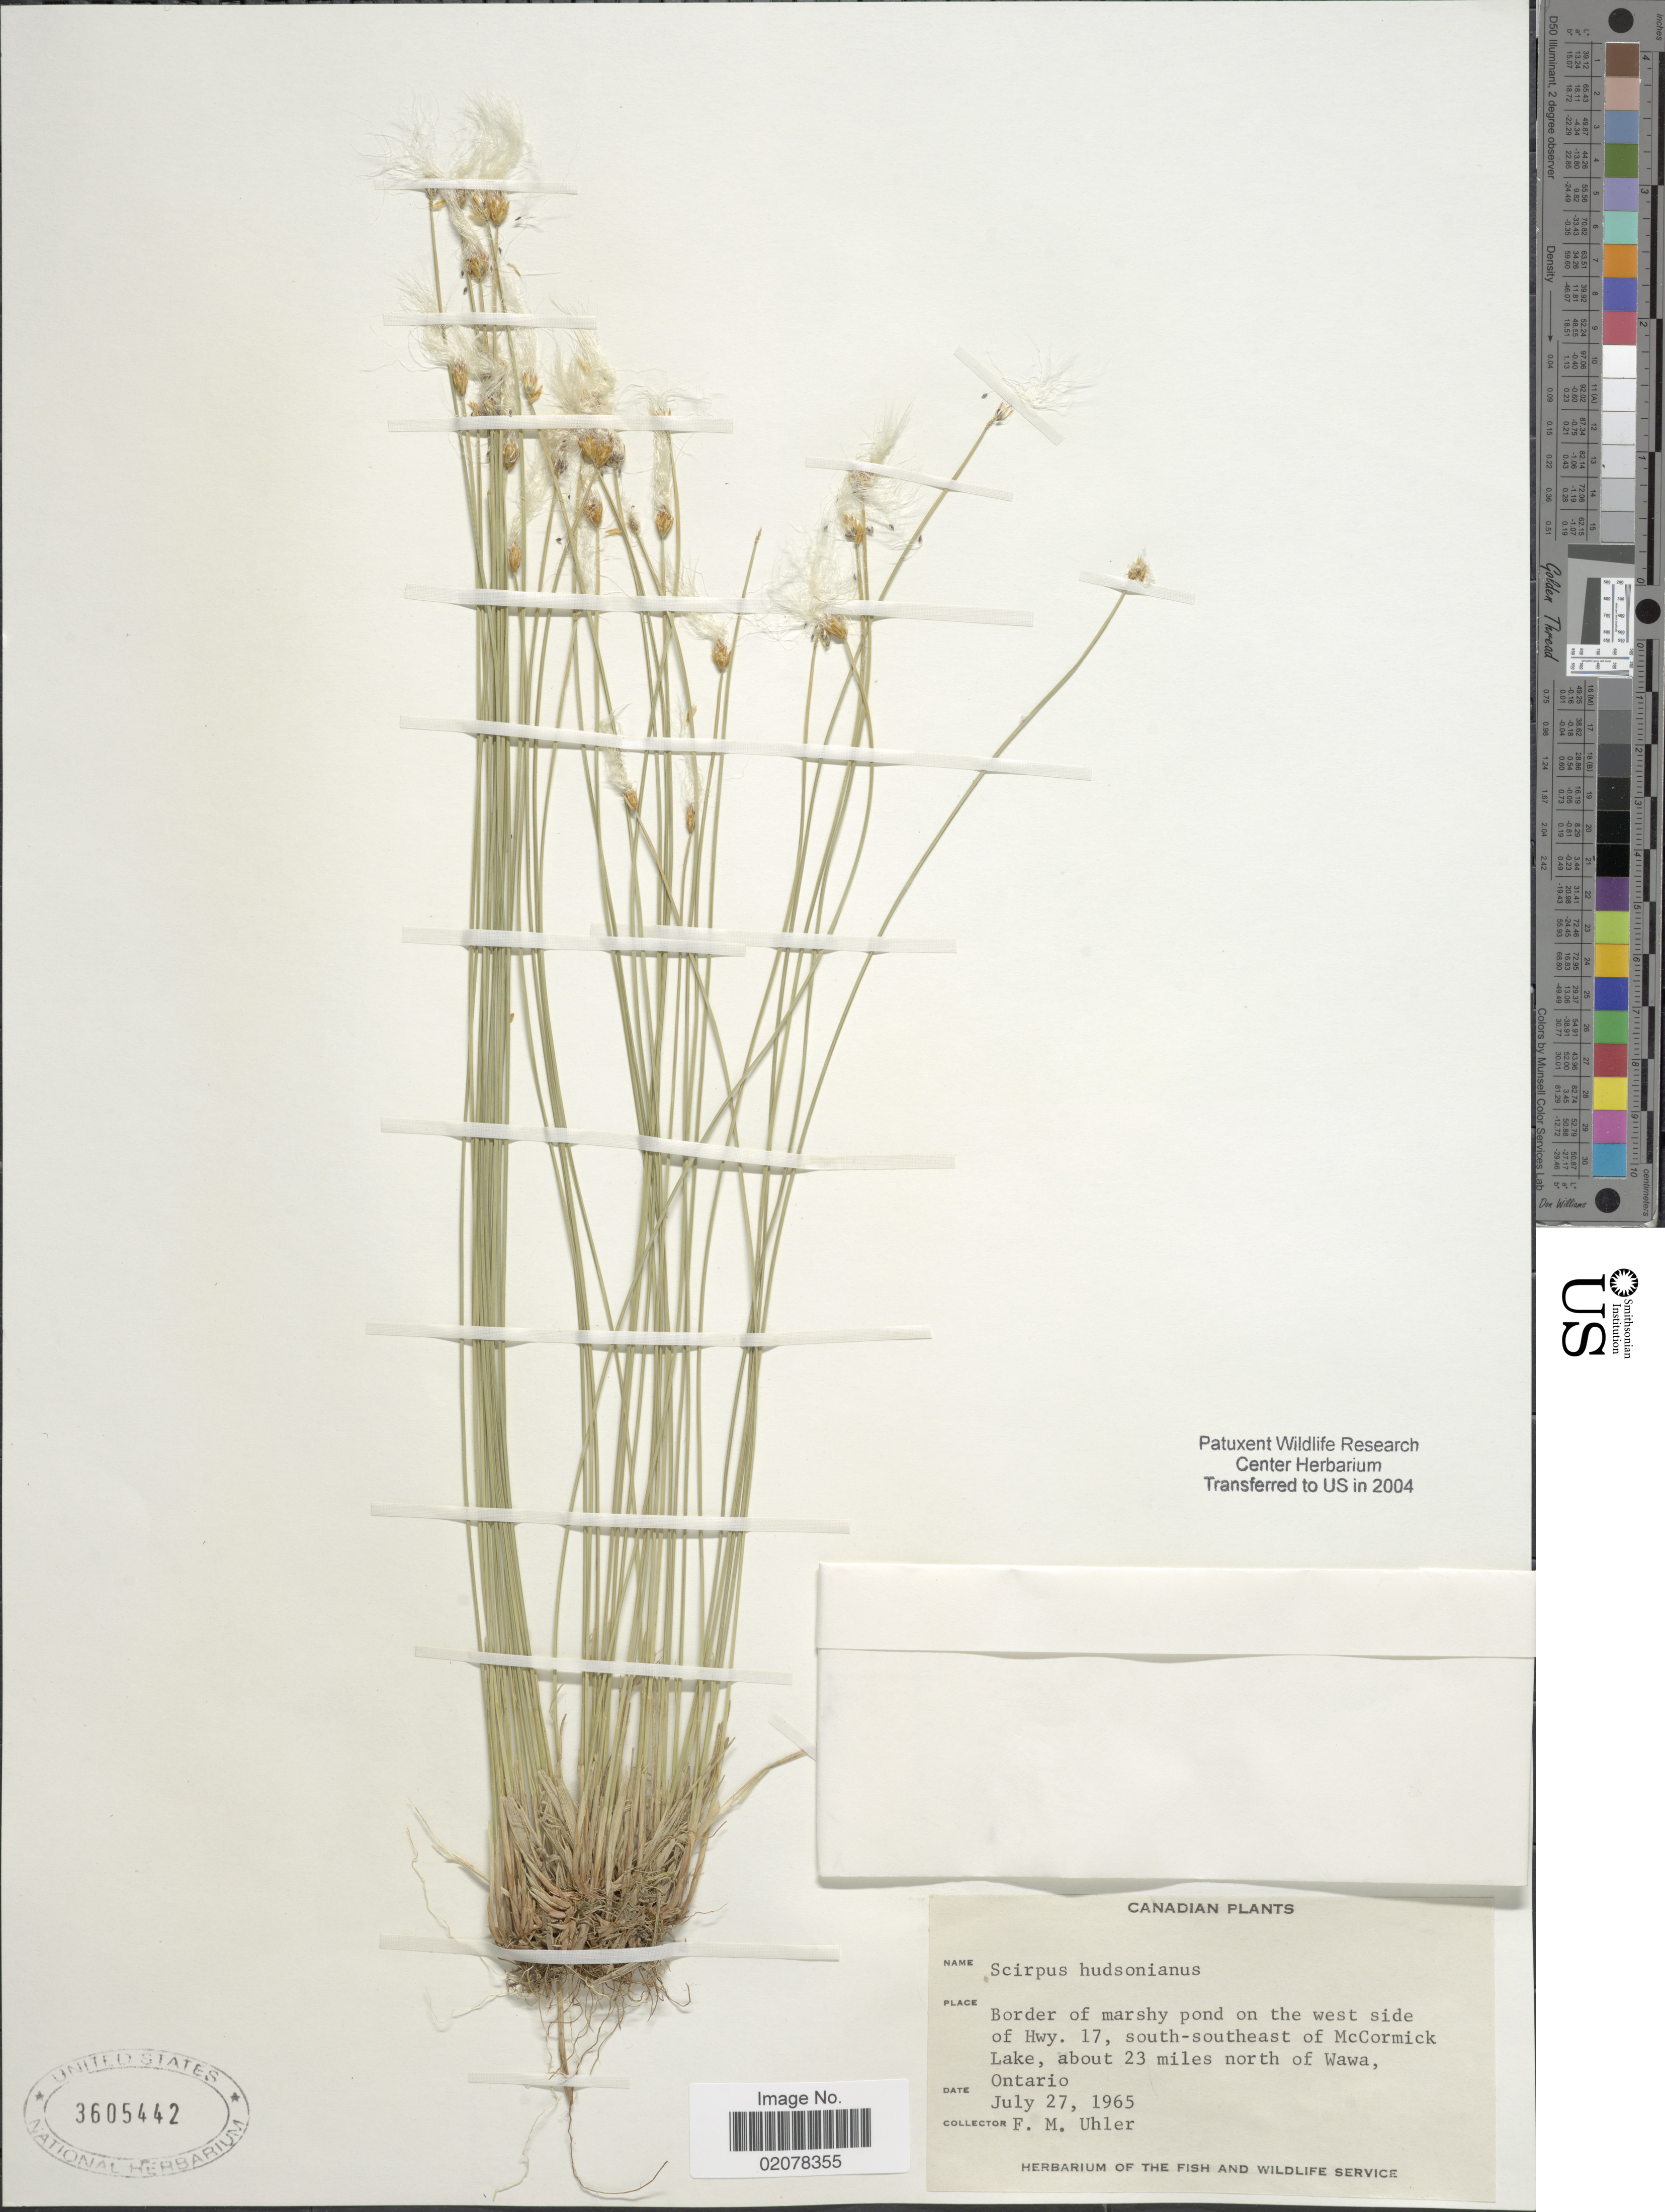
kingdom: Plantae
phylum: Tracheophyta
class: Liliopsida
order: Poales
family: Cyperaceae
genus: Trichophorum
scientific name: Trichophorum alpinum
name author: (L.) Pers.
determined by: Strong, M. T., (US), Smithsonian Institution - National Museum of Natural History (UNITED STATES)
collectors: F. M. Uhler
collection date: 1965-07-27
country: Canada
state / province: Ontario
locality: Border of marshy pond on the west side of Hwy. 17, south-southeast of McCormick Lake, about 23 miles north of Wawa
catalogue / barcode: US 3605442